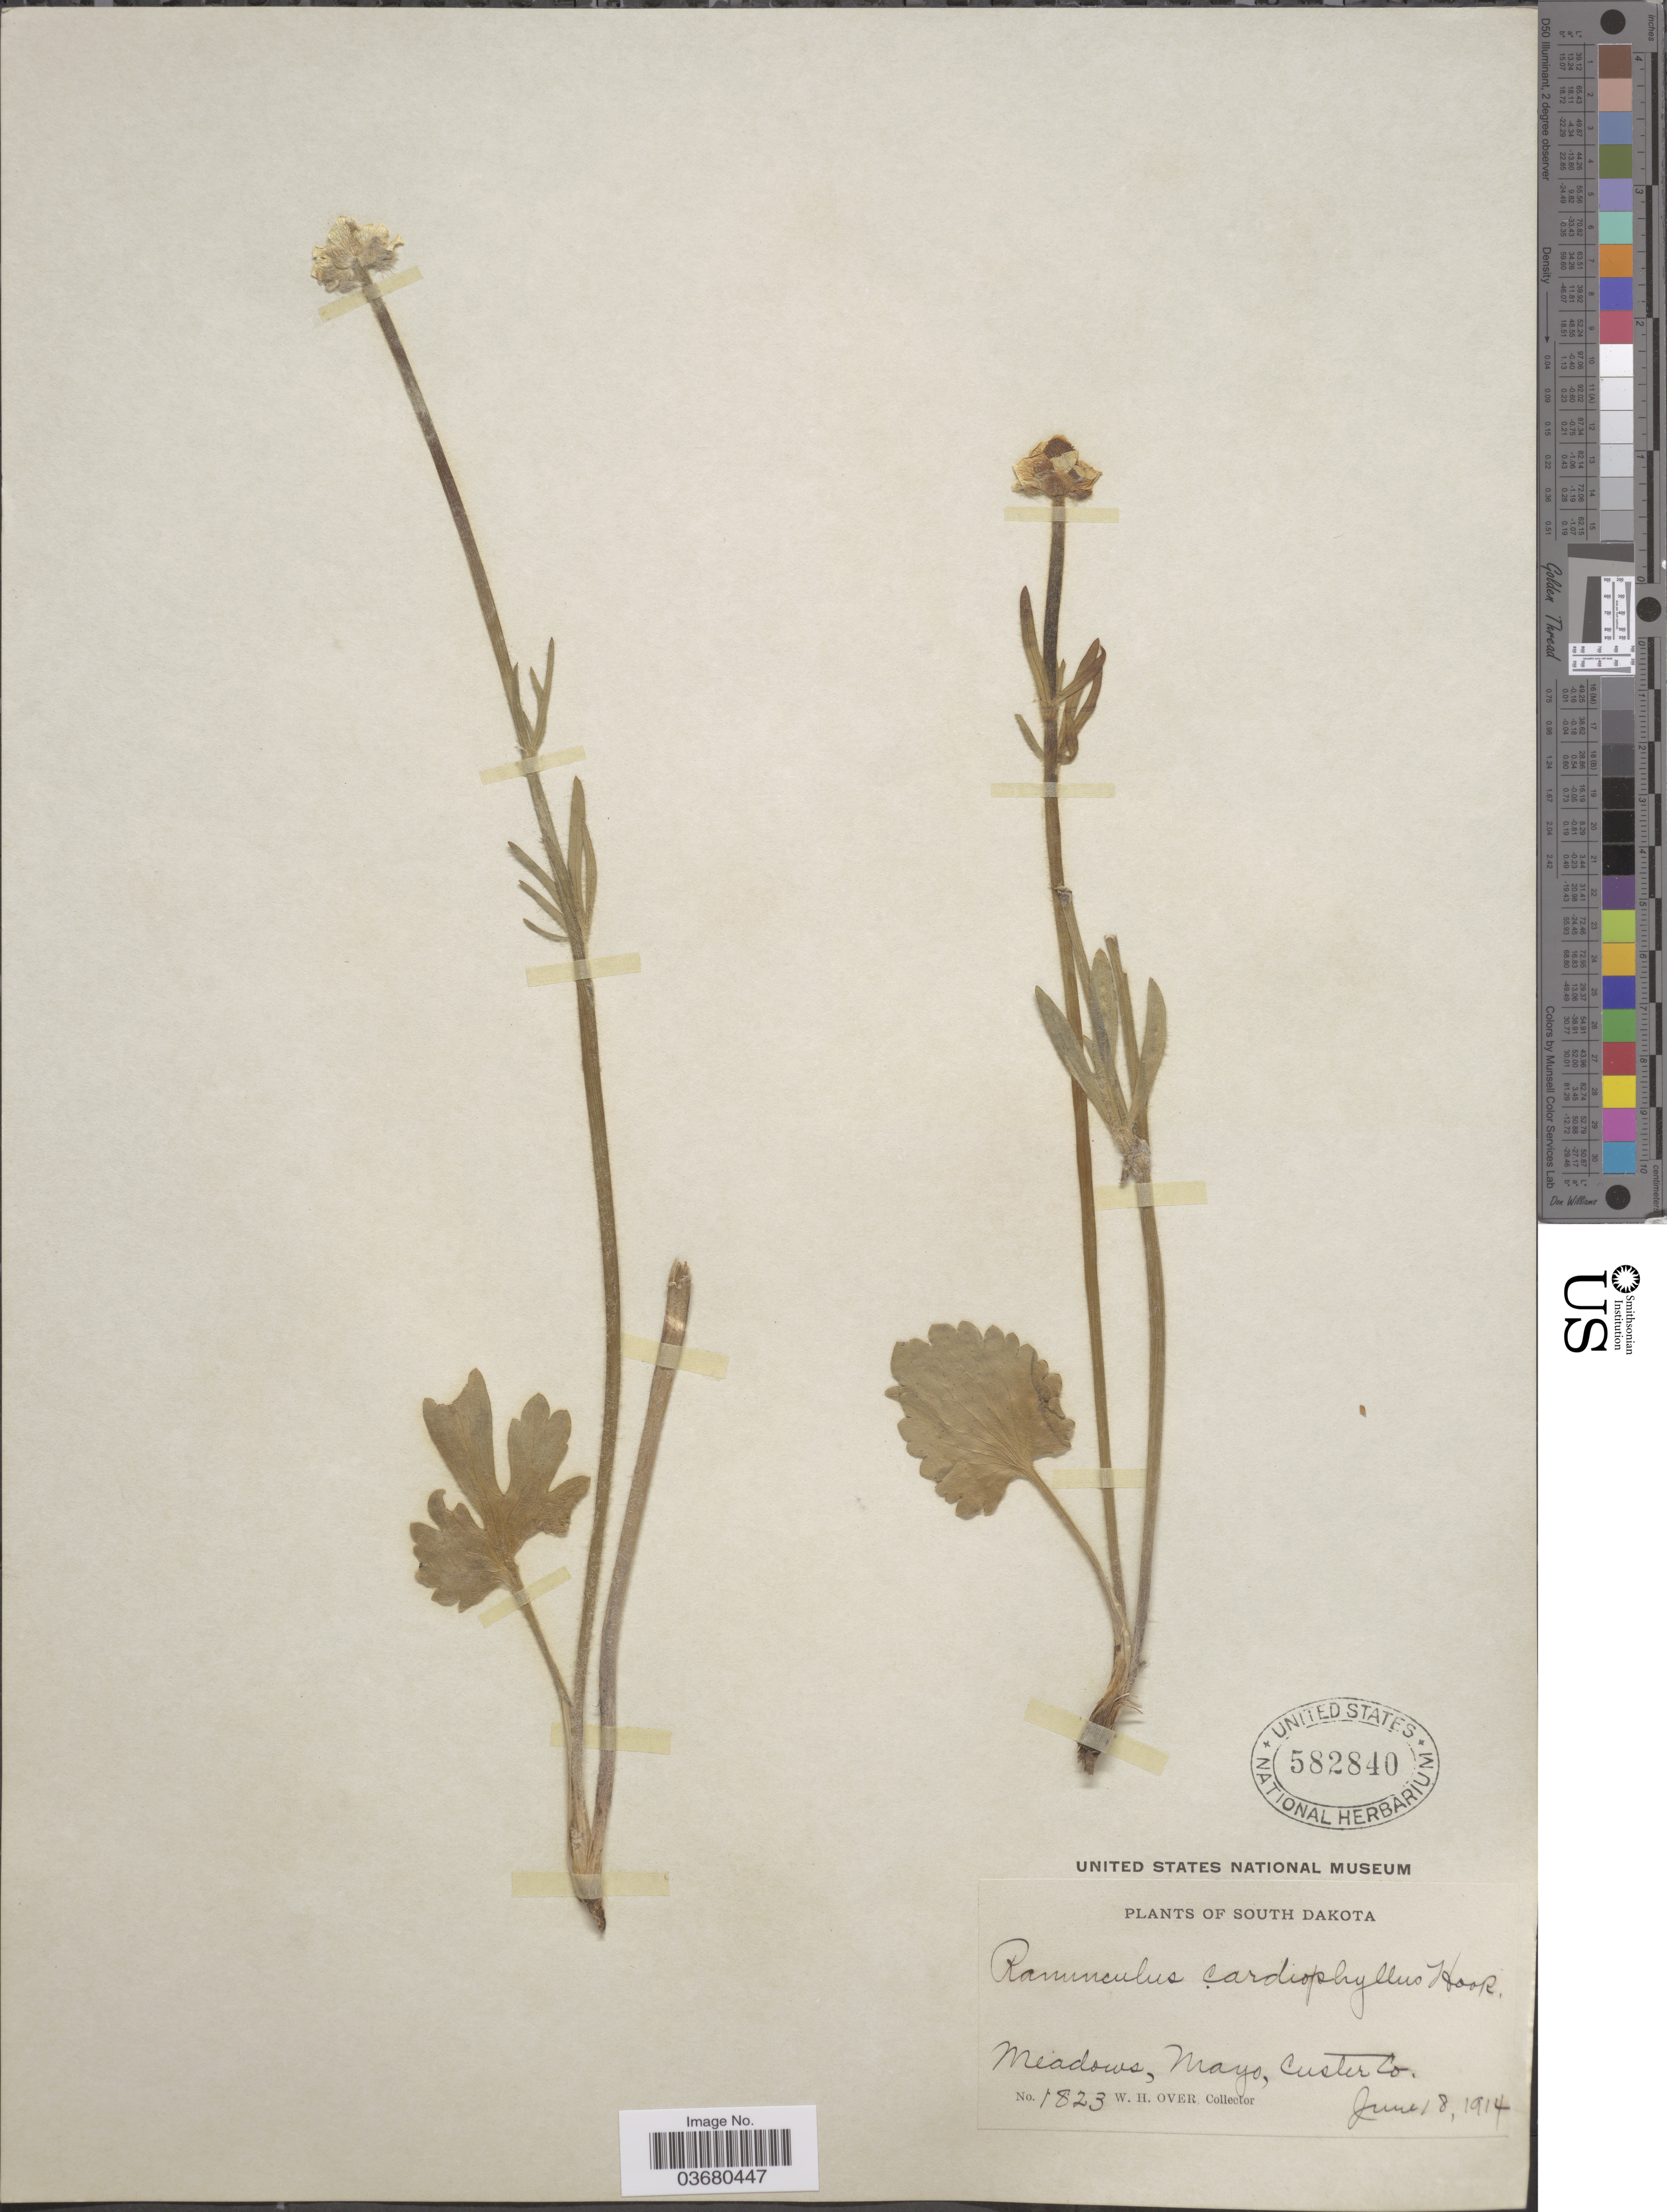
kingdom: Plantae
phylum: Tracheophyta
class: Magnoliopsida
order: Ranunculales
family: Ranunculaceae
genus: Ranunculus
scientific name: Ranunculus cardiophyllus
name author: Hook.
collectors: W. Over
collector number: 1823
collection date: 1914-06-18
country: United States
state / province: South Dakota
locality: Meadows, Mayo, Custer Co.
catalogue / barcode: US 582840